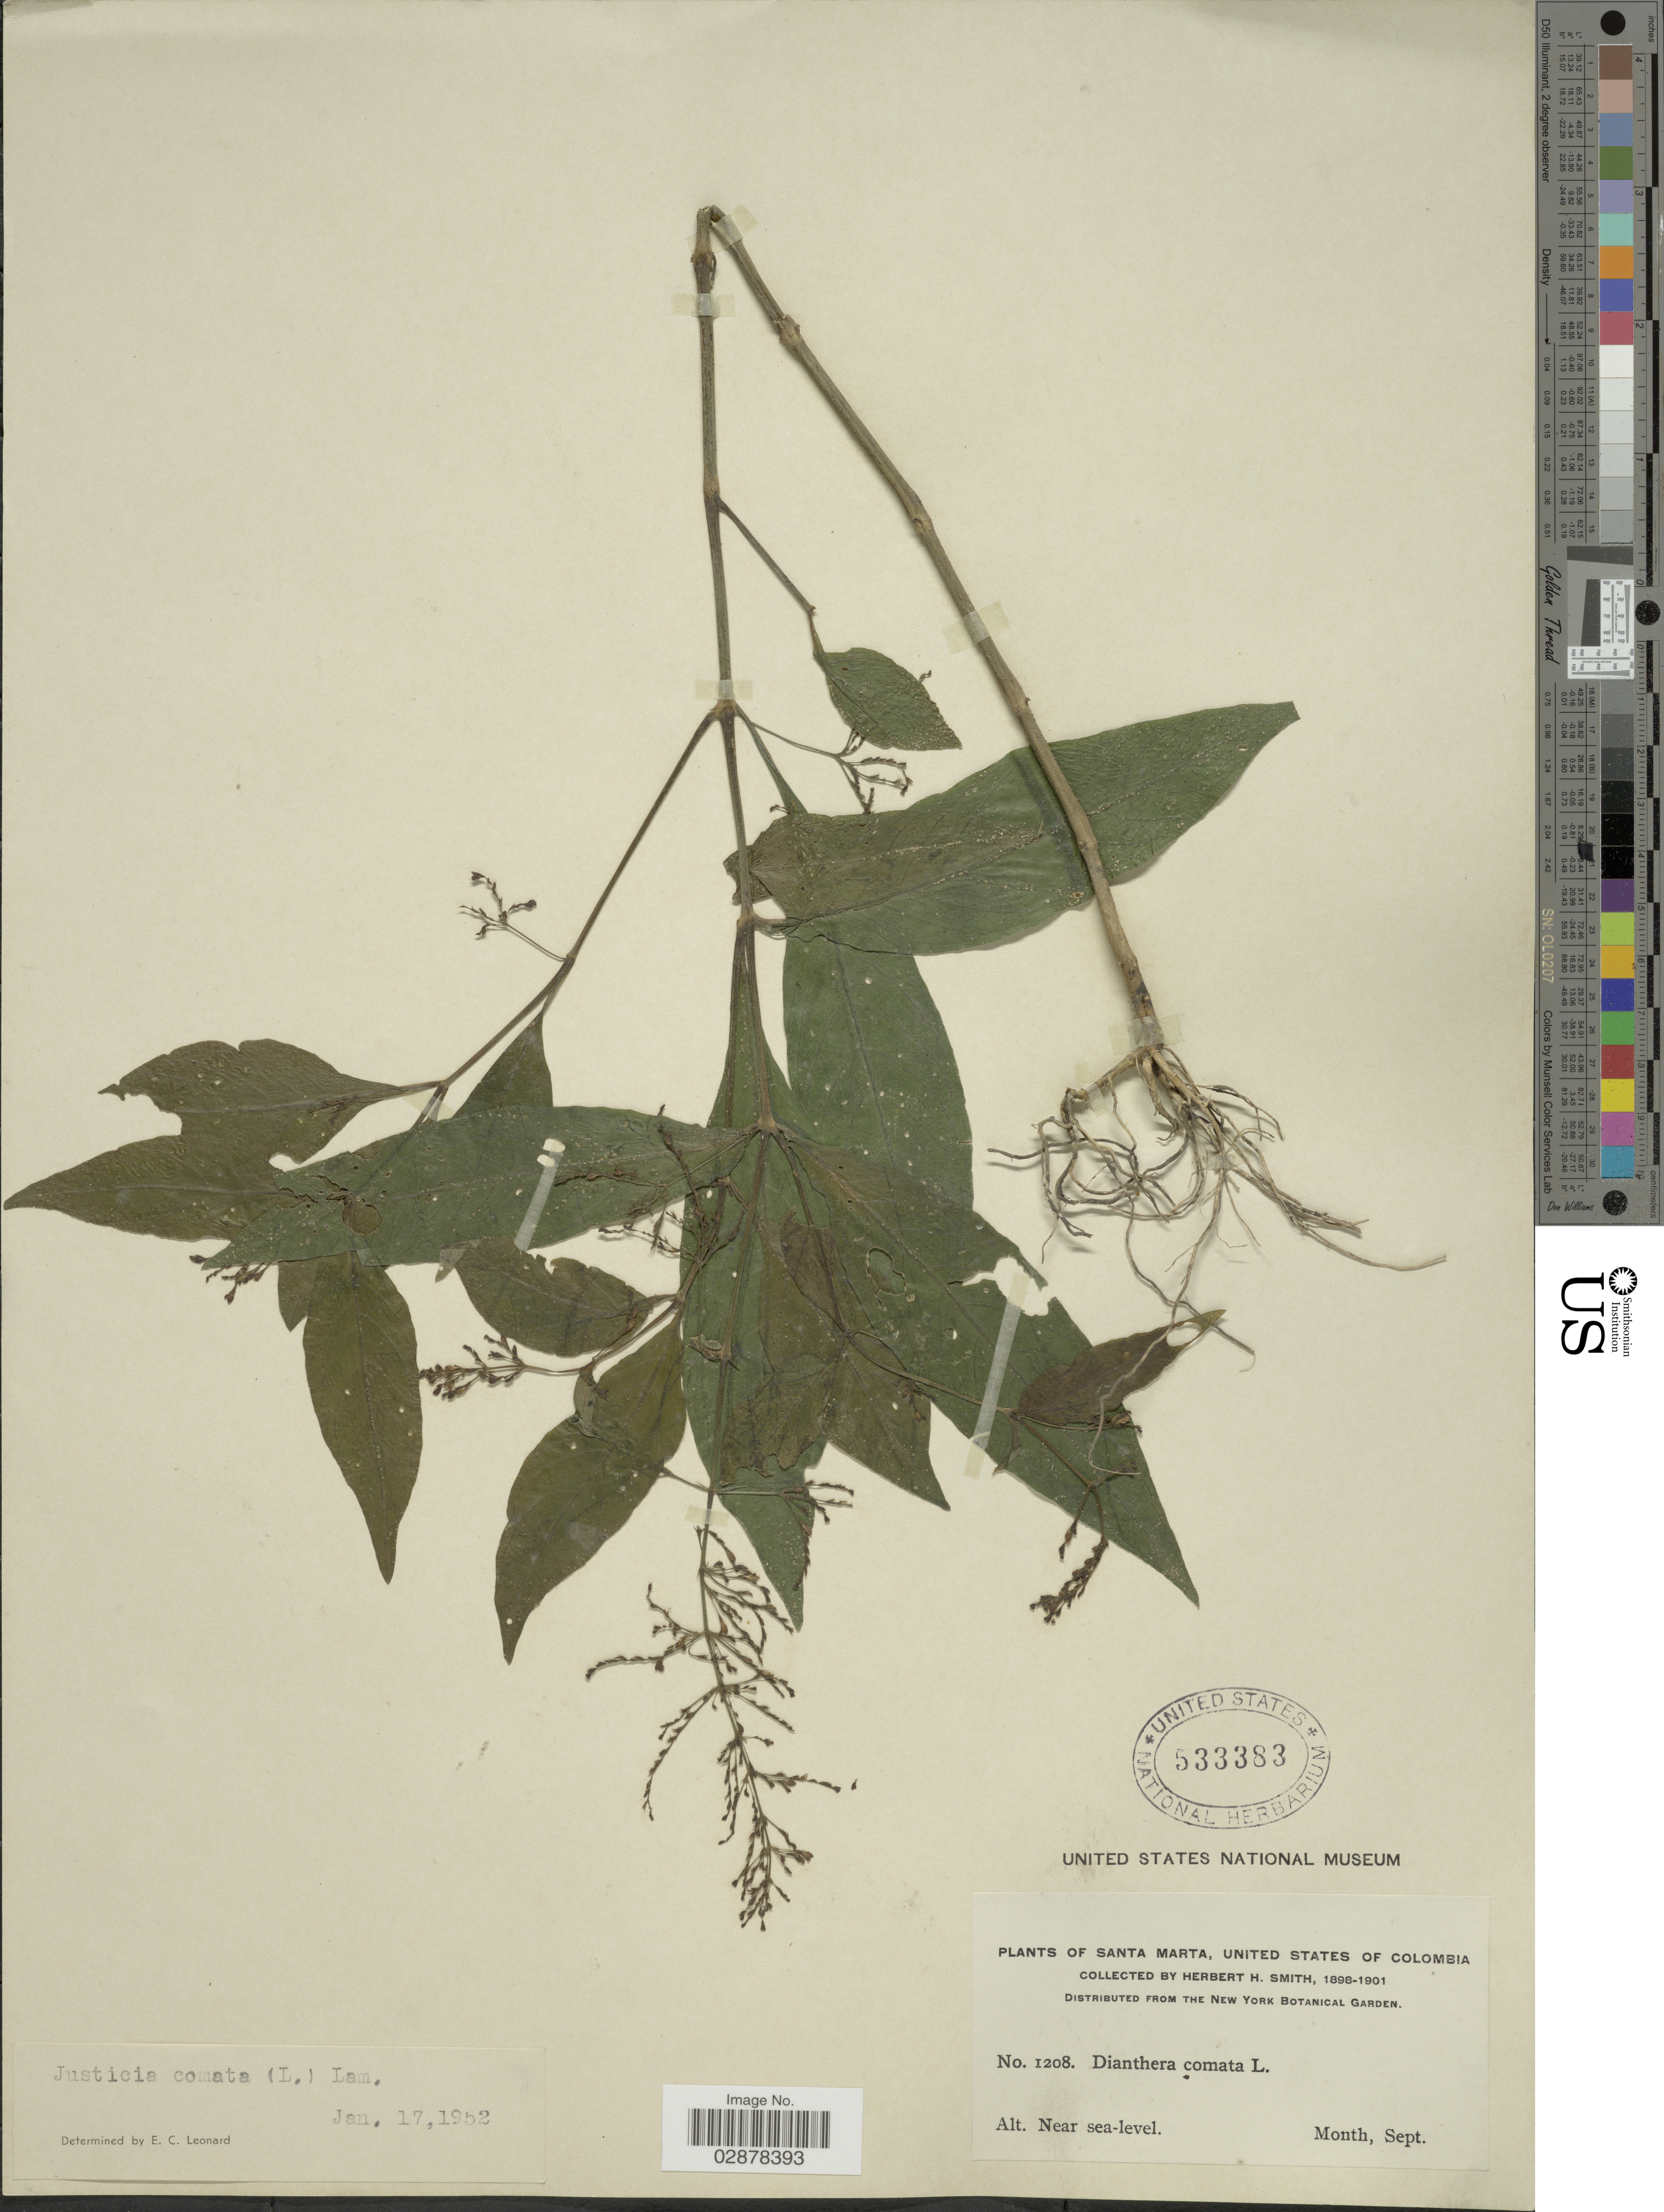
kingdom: Plantae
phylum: Tracheophyta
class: Magnoliopsida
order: Lamiales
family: Acanthaceae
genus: Justicia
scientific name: Justicia comata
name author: (L.) Lam.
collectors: Herbert H. Smith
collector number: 1208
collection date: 1898-09/1901-09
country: Colombia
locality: Santa Marta, United States of Colombia.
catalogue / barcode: US 533383